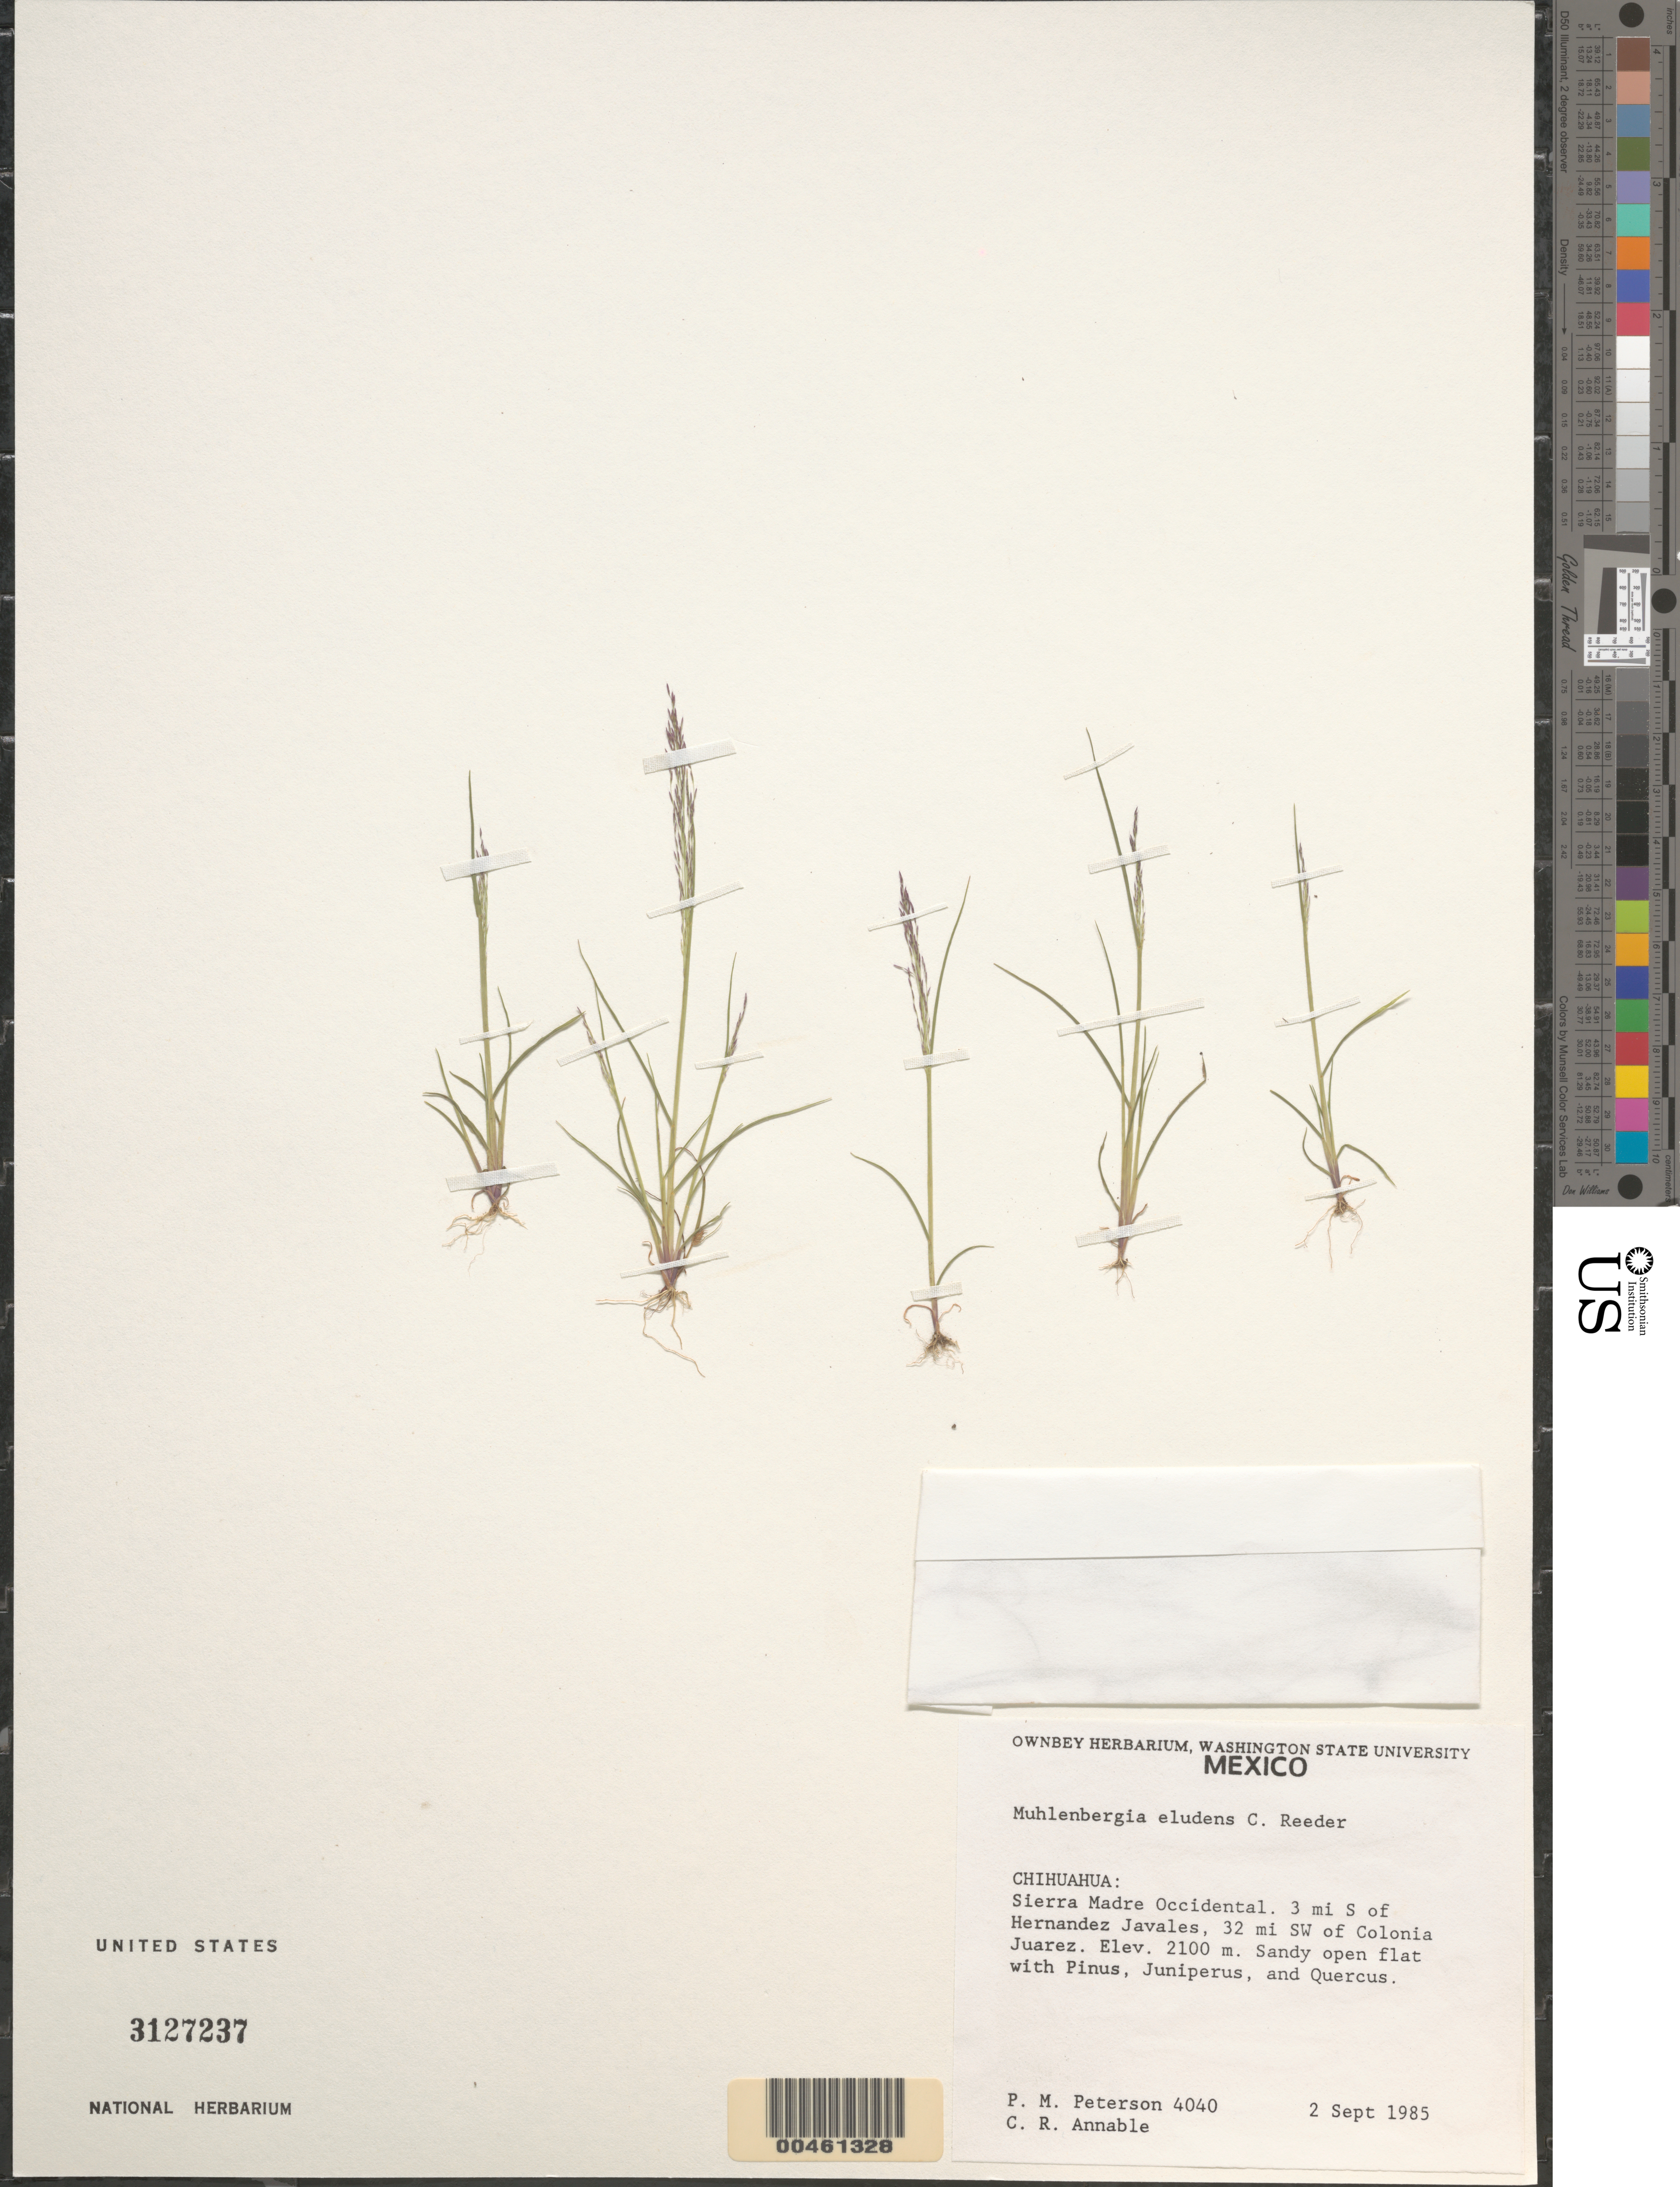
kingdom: Plantae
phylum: Tracheophyta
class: Liliopsida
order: Poales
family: Poaceae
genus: Muhlenbergia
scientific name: Muhlenbergia eludens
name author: C. Reeder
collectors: P. M. Peterson & C. R. Annable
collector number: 04040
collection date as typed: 02 Sep 1985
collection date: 1985-09-02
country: Mexico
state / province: Chihuahua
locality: Sierra Madre Occidental, 3.0 miles south of Hernandez Javales, 32 miles southwest of Colonia Juarez.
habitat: Sandy open flat, associated with Pinus, Juniperus and Quercus. Muhlenbergia minutissima + M. sinuosa also present.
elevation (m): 2100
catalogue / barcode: US 3127237